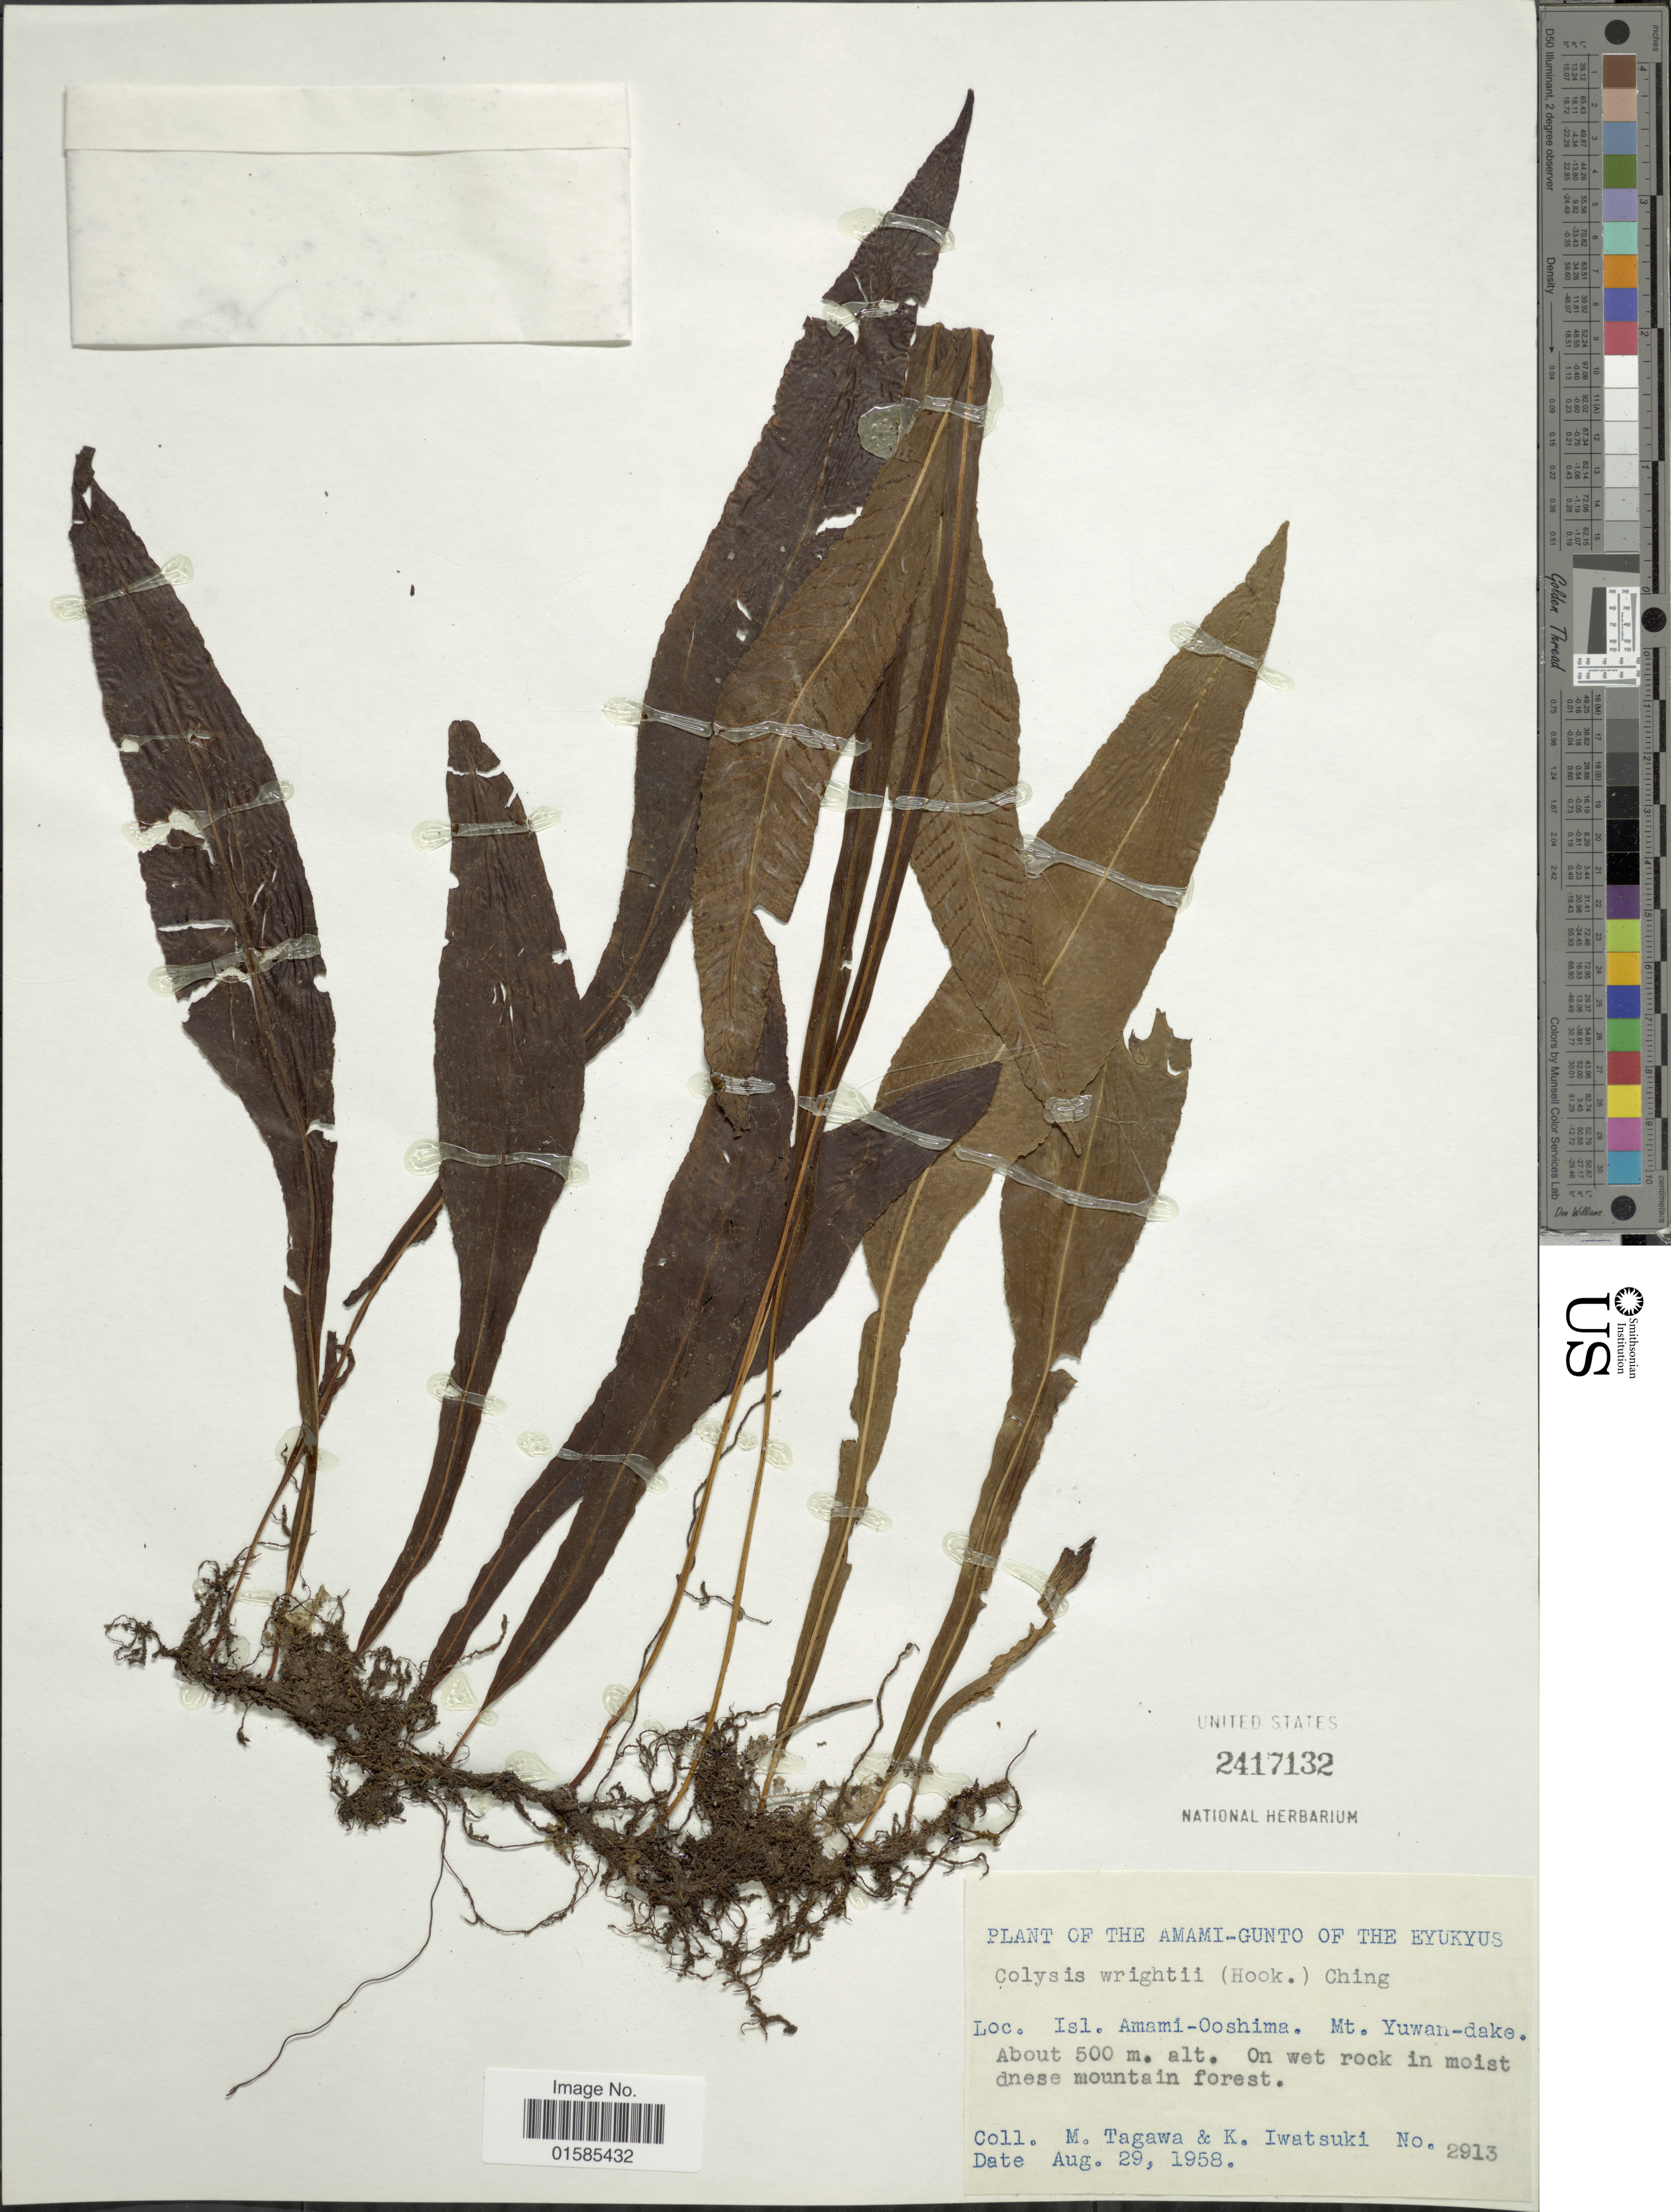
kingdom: Plantae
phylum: Tracheophyta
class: Polypodiopsida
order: Polypodiales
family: Polypodiaceae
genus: Leptochilus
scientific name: Leptochilus wrightii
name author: (Hook.) X.C. Zhang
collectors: M. Tagawa & K. Iwatsuki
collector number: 2913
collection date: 1958-08-29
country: Japan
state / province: Okinawa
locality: Amami-Gunto of The Eyukyus, Isl. Amami-Ooshima. Mt. Yuwan-dake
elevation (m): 500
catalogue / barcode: US 2417132